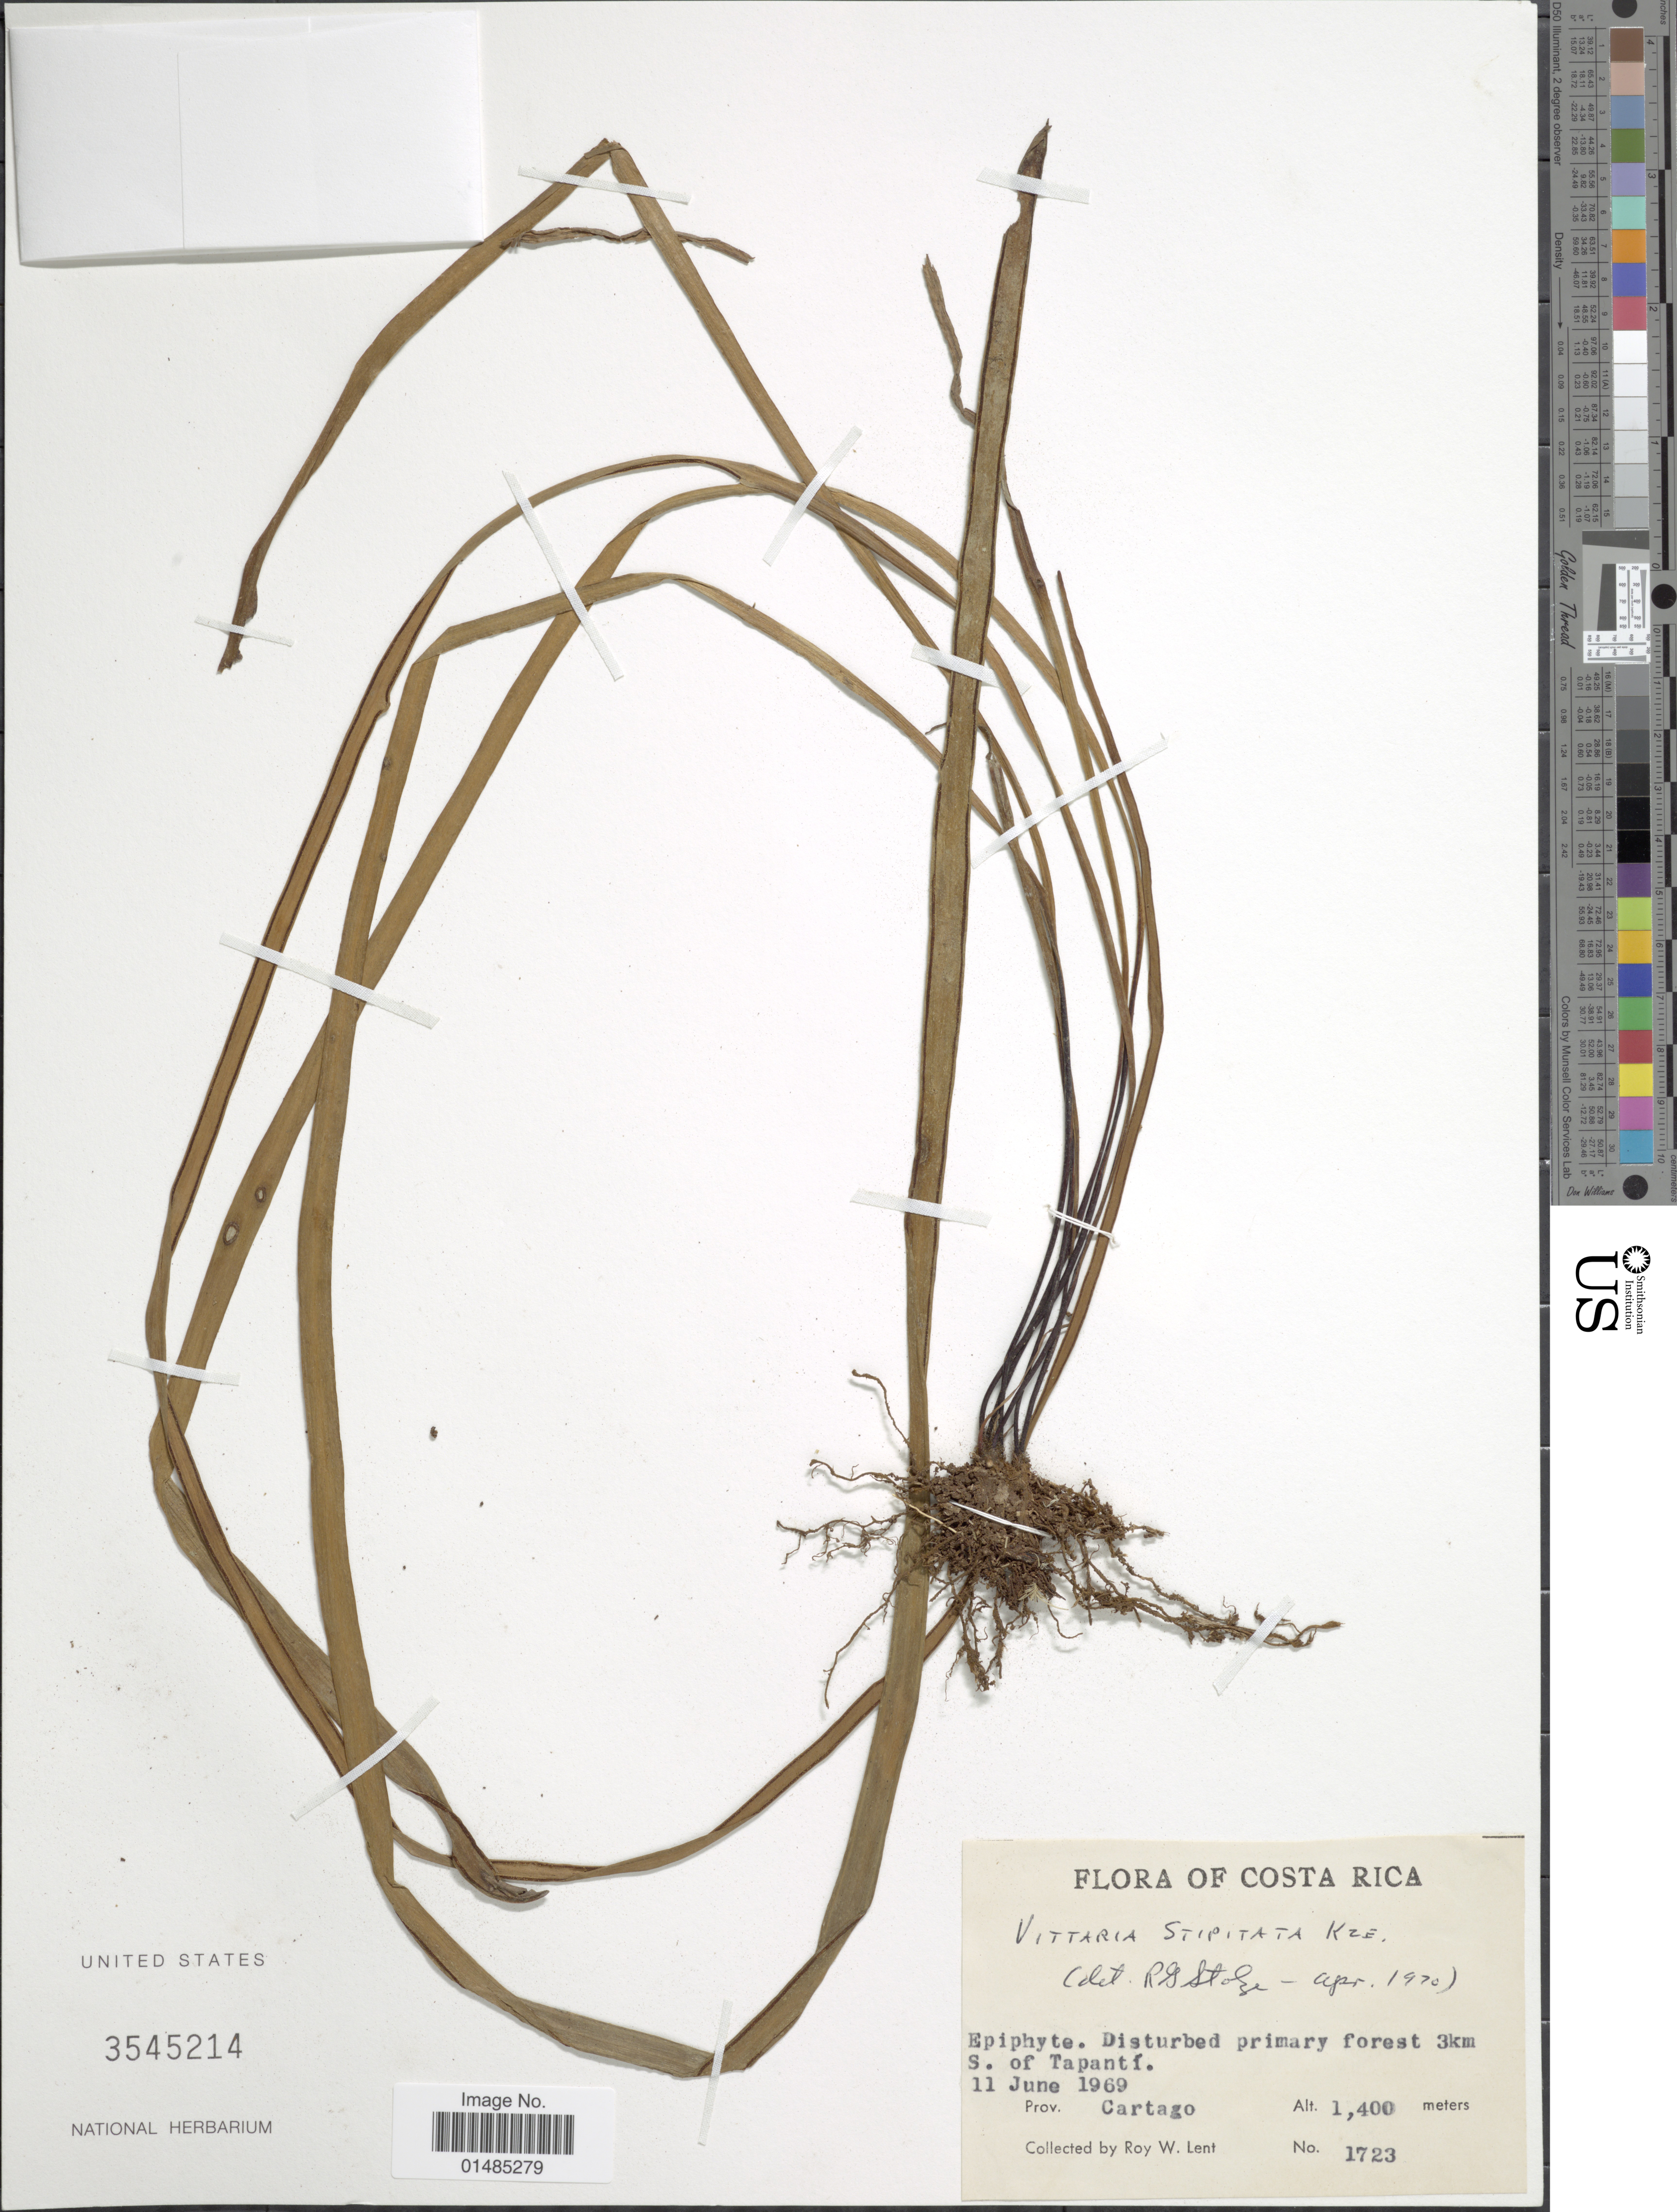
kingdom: Plantae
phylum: Tracheophyta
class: Polypodiopsida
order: Polypodiales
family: Pteridaceae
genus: Radiovittaria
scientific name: Radiovittaria stipitata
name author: (Kunze) E.H. Crane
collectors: R. W. Lent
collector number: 1723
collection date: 1969-06-11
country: Costa Rica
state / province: Cartago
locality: Disturbed primary forest 3km S. of Tapantí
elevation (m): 1400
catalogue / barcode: US 3545214